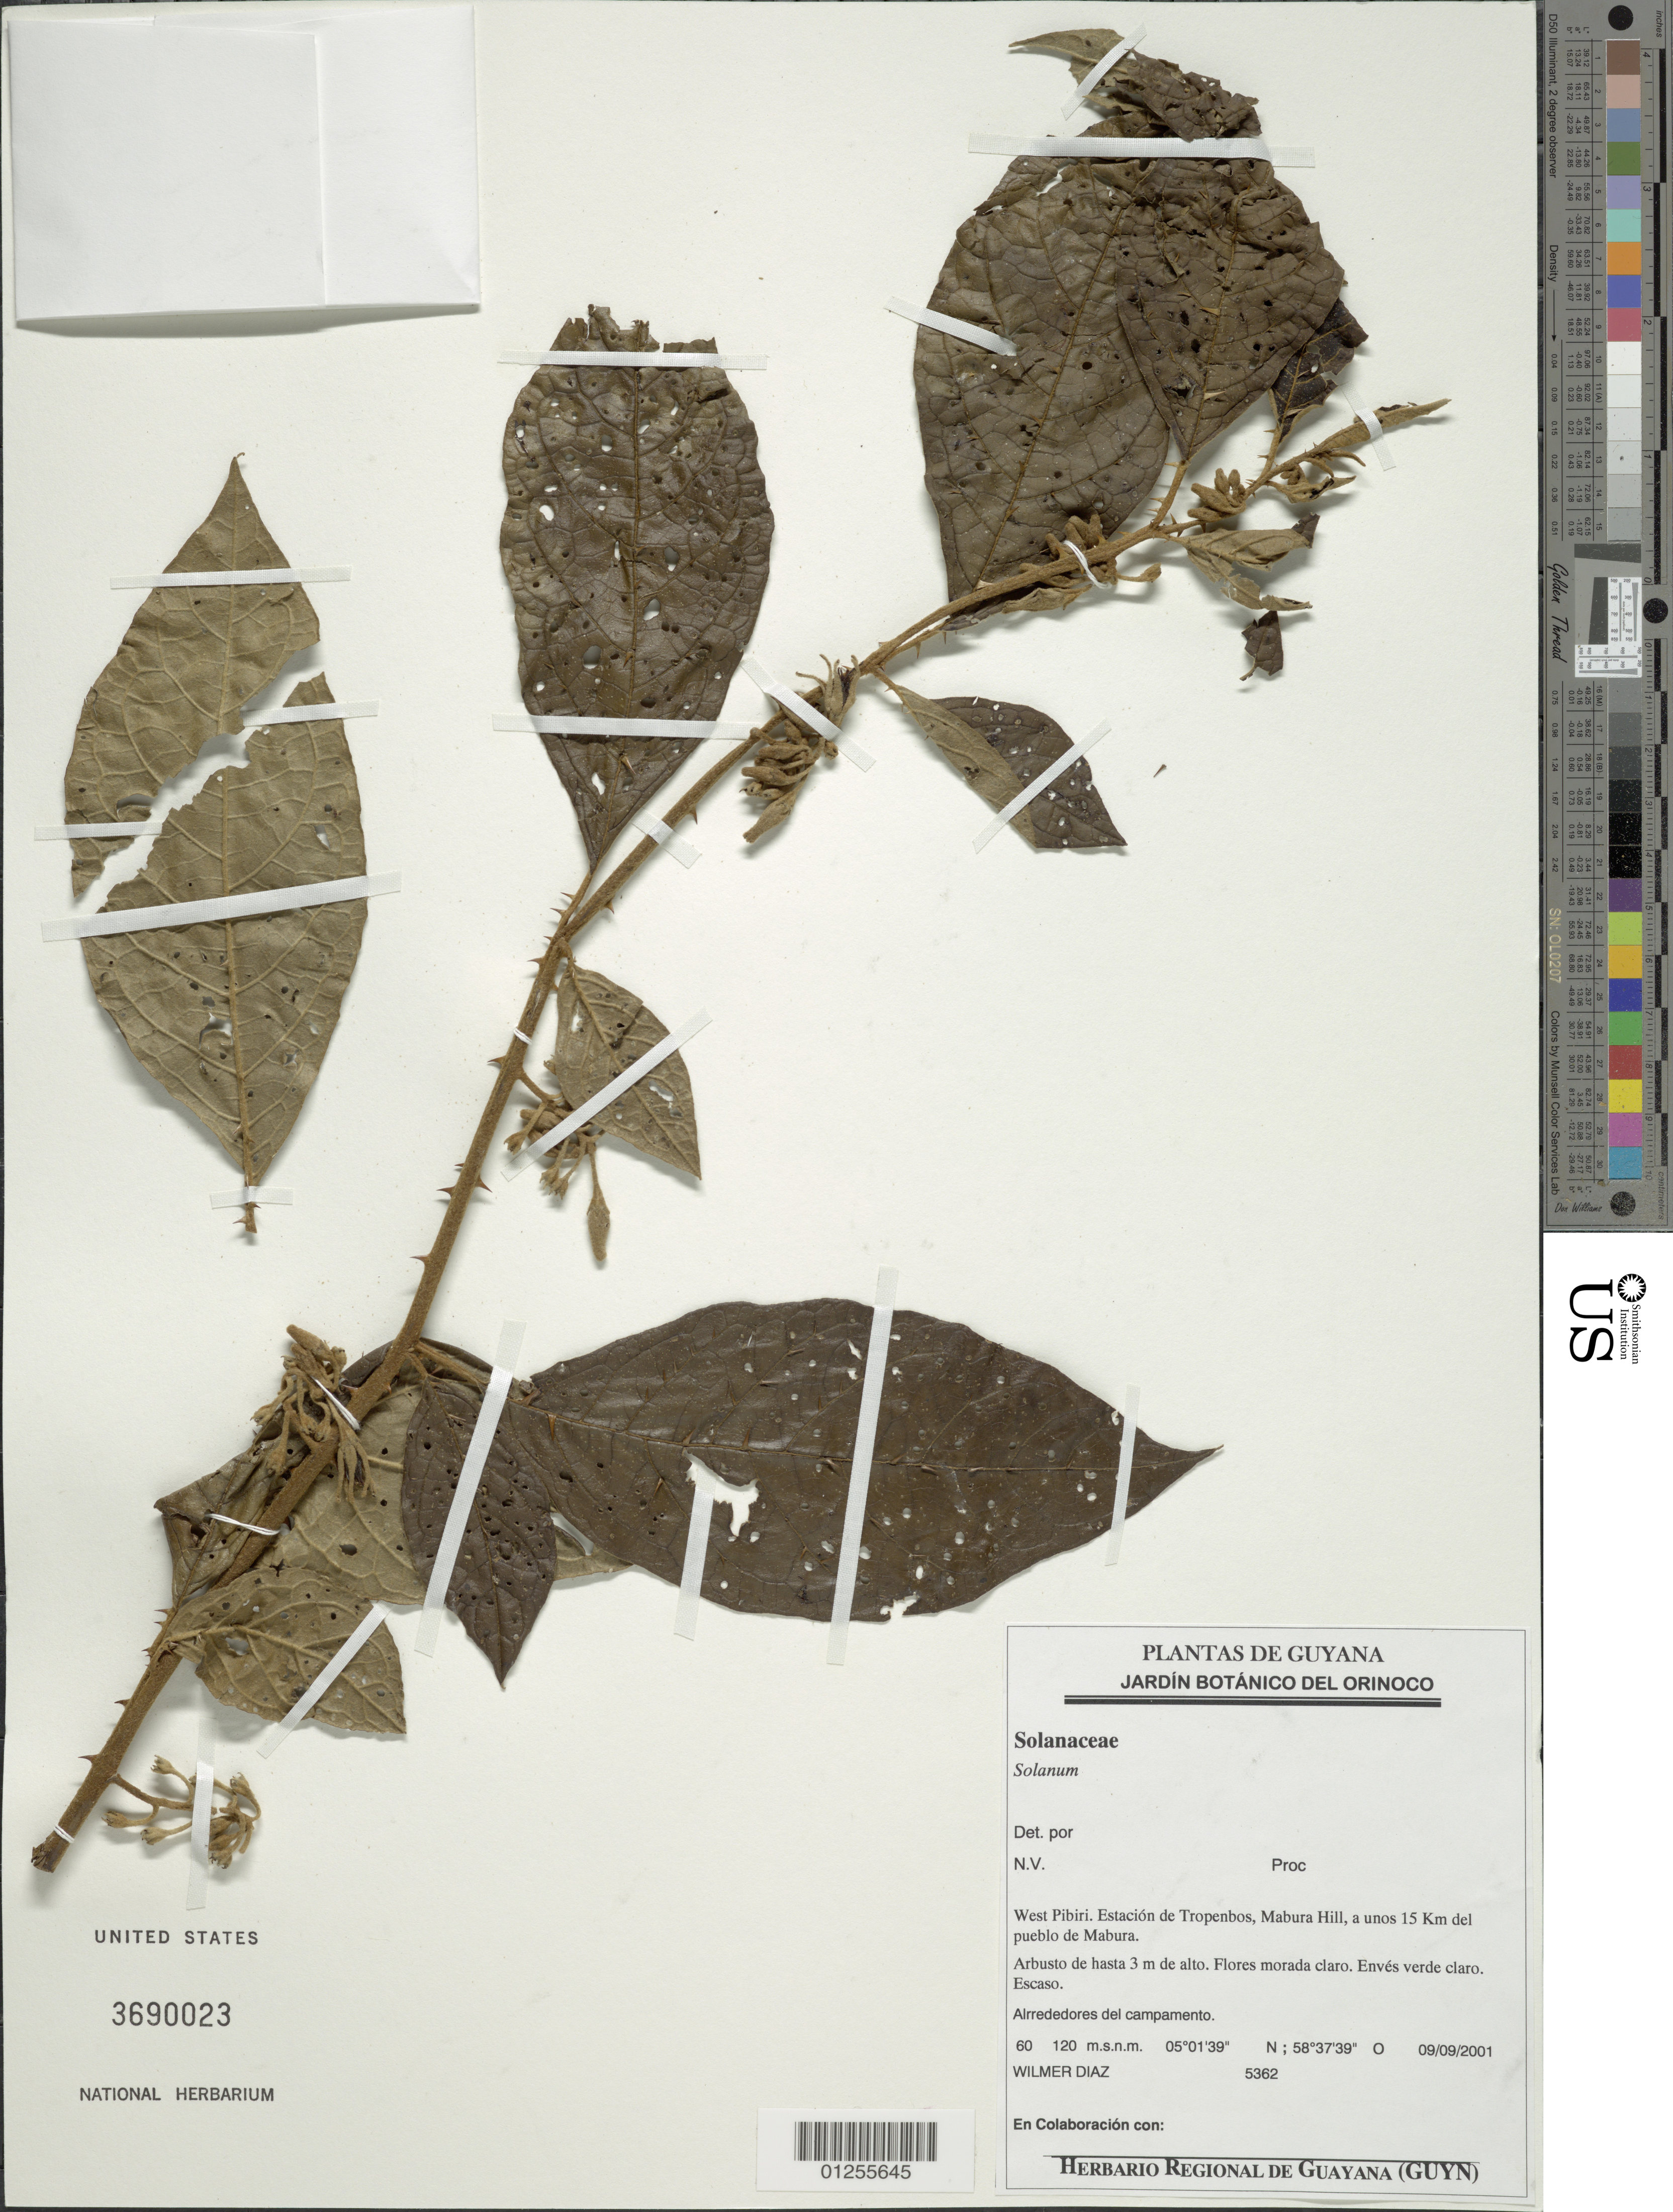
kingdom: Plantae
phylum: Tracheophyta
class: Magnoliopsida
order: Solanales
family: Solanaceae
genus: Solanum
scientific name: Solanum viarum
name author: Dunal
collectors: W. Díaz P.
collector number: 5362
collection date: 2001-09-09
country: Guyana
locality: West Pibiri. Estacion de Tropenbos, Mabura Hill, a unos 15 km del pueblo de Mabura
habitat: Escaso. Alrededores de campamento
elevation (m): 60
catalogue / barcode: US 3690023